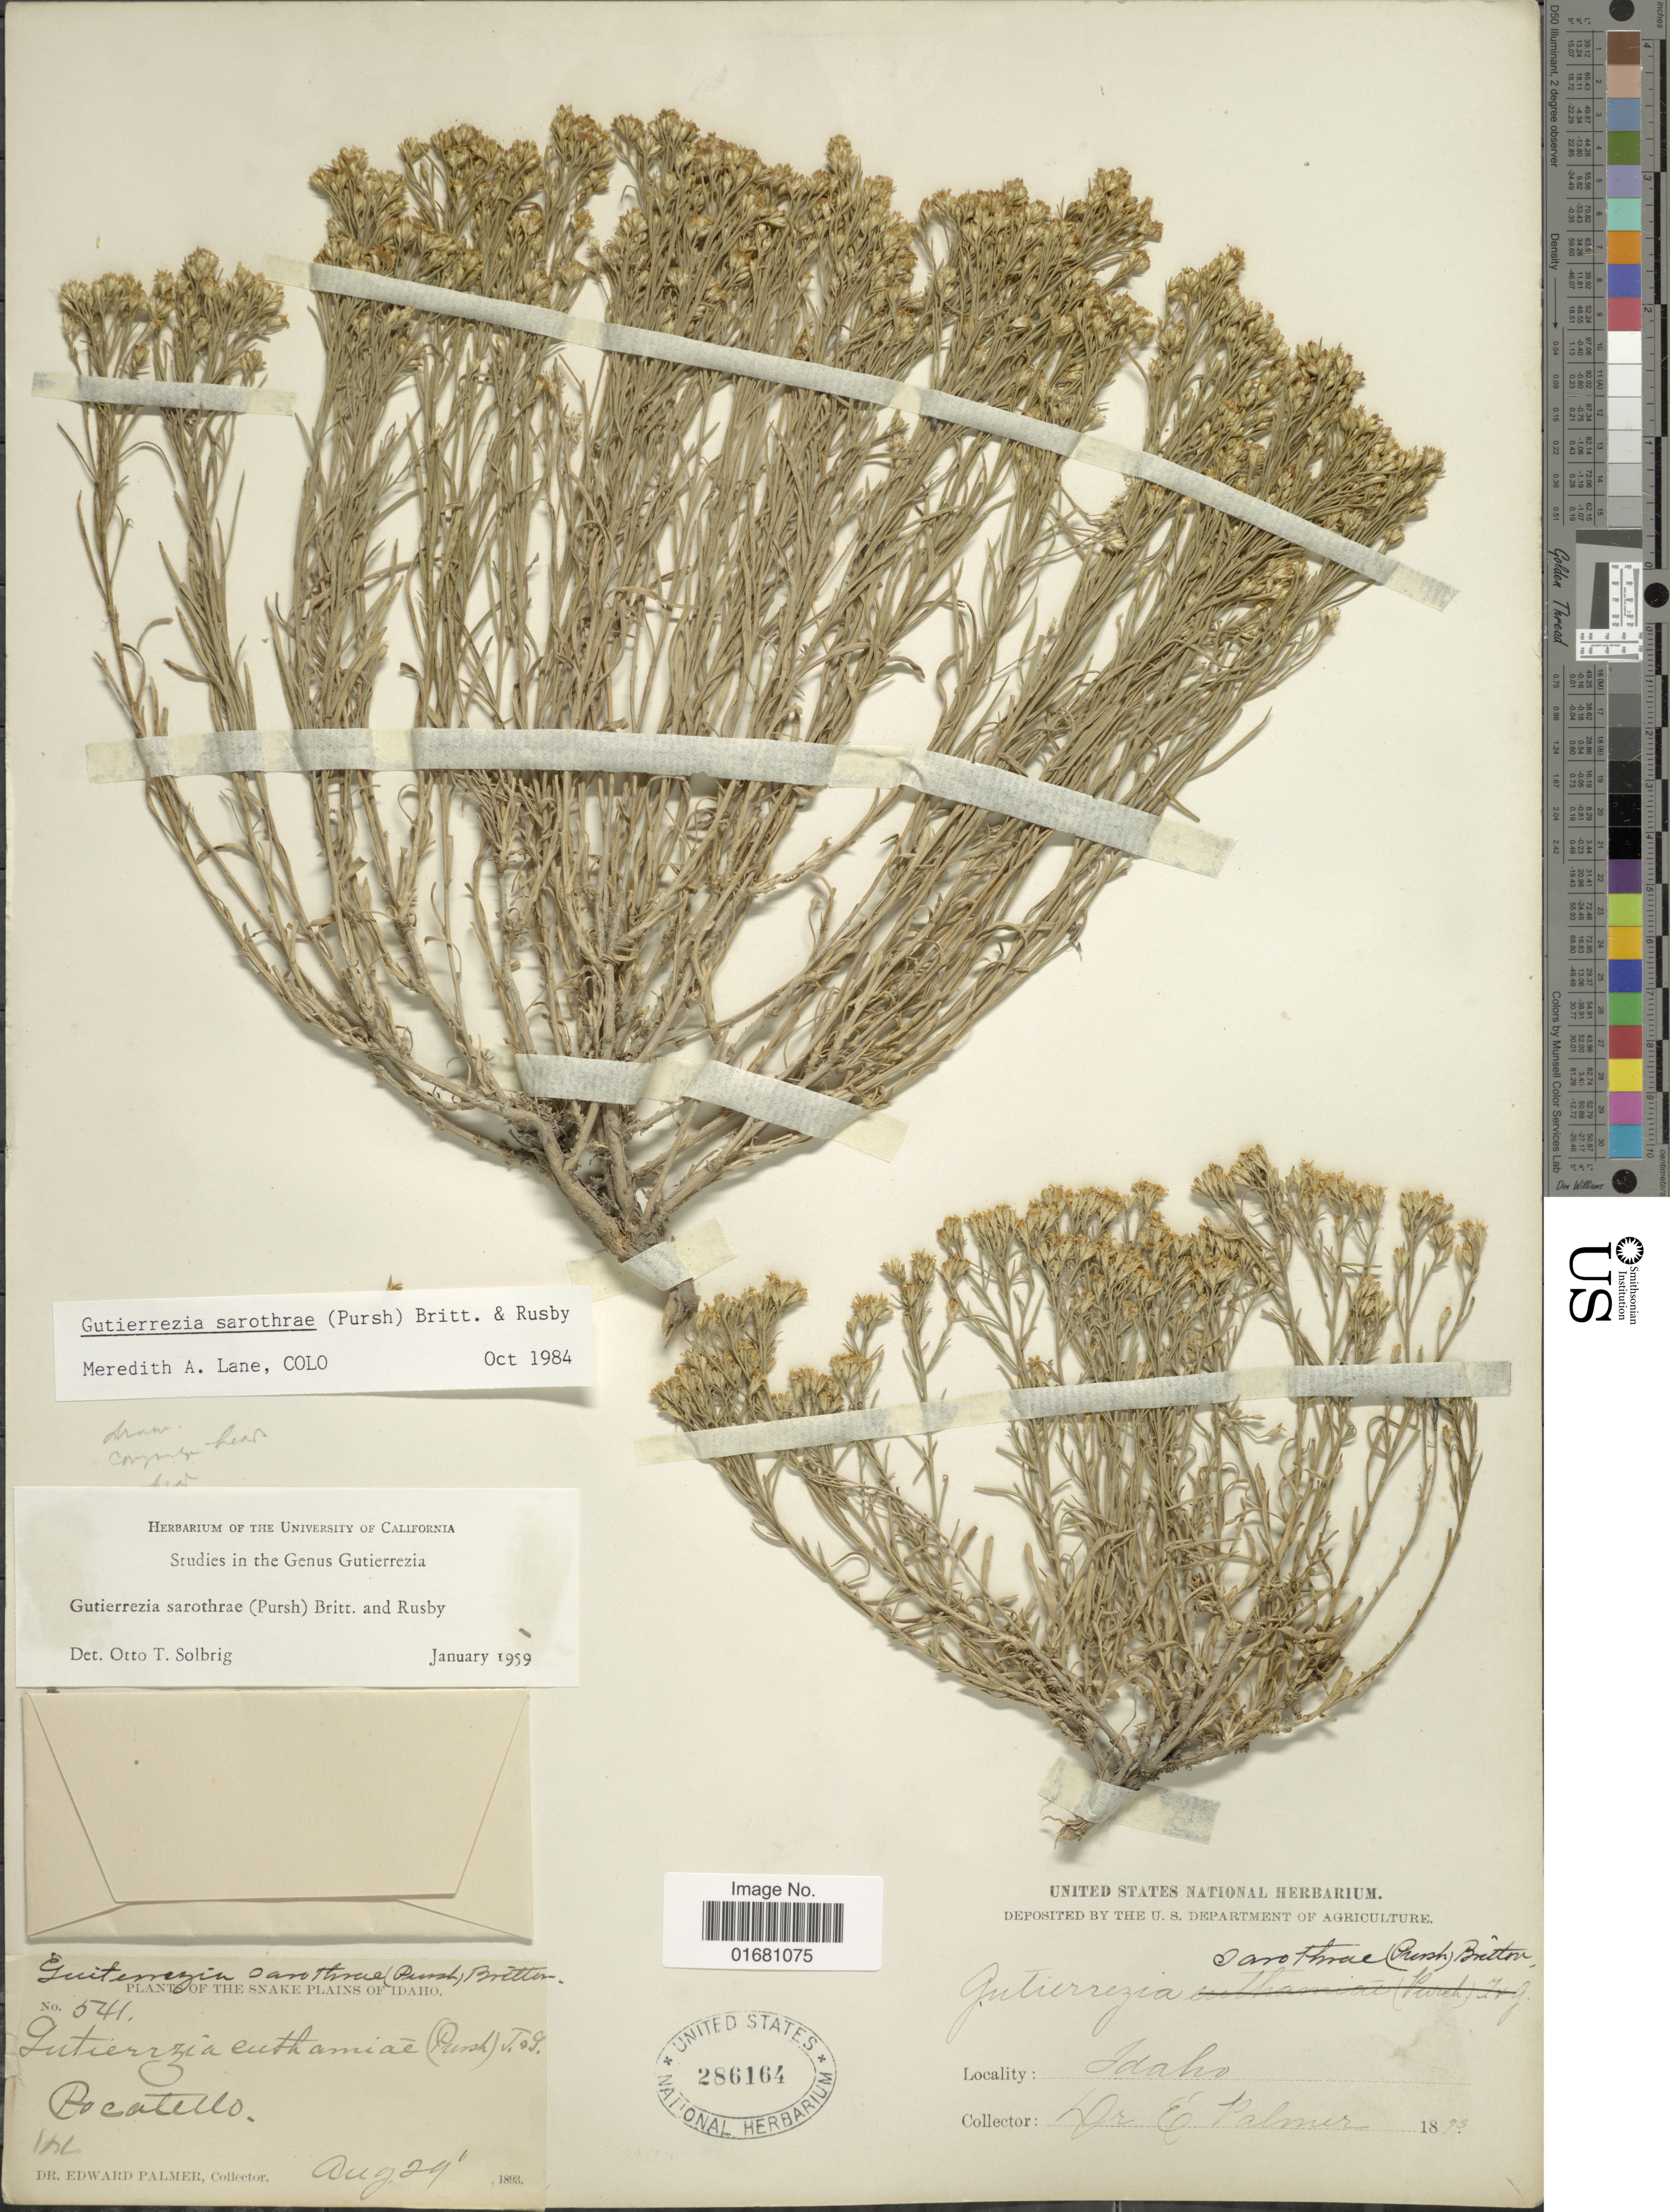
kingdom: Plantae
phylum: Tracheophyta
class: Magnoliopsida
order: Asterales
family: Asteraceae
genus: Gutierrezia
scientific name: Gutierrezia sarothrae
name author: (Pursh) Britton & Rusby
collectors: E. Palmer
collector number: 541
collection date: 1893-08-29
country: United States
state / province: Idaho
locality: The Snake Plains of Idaho, Pocatello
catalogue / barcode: US 286164